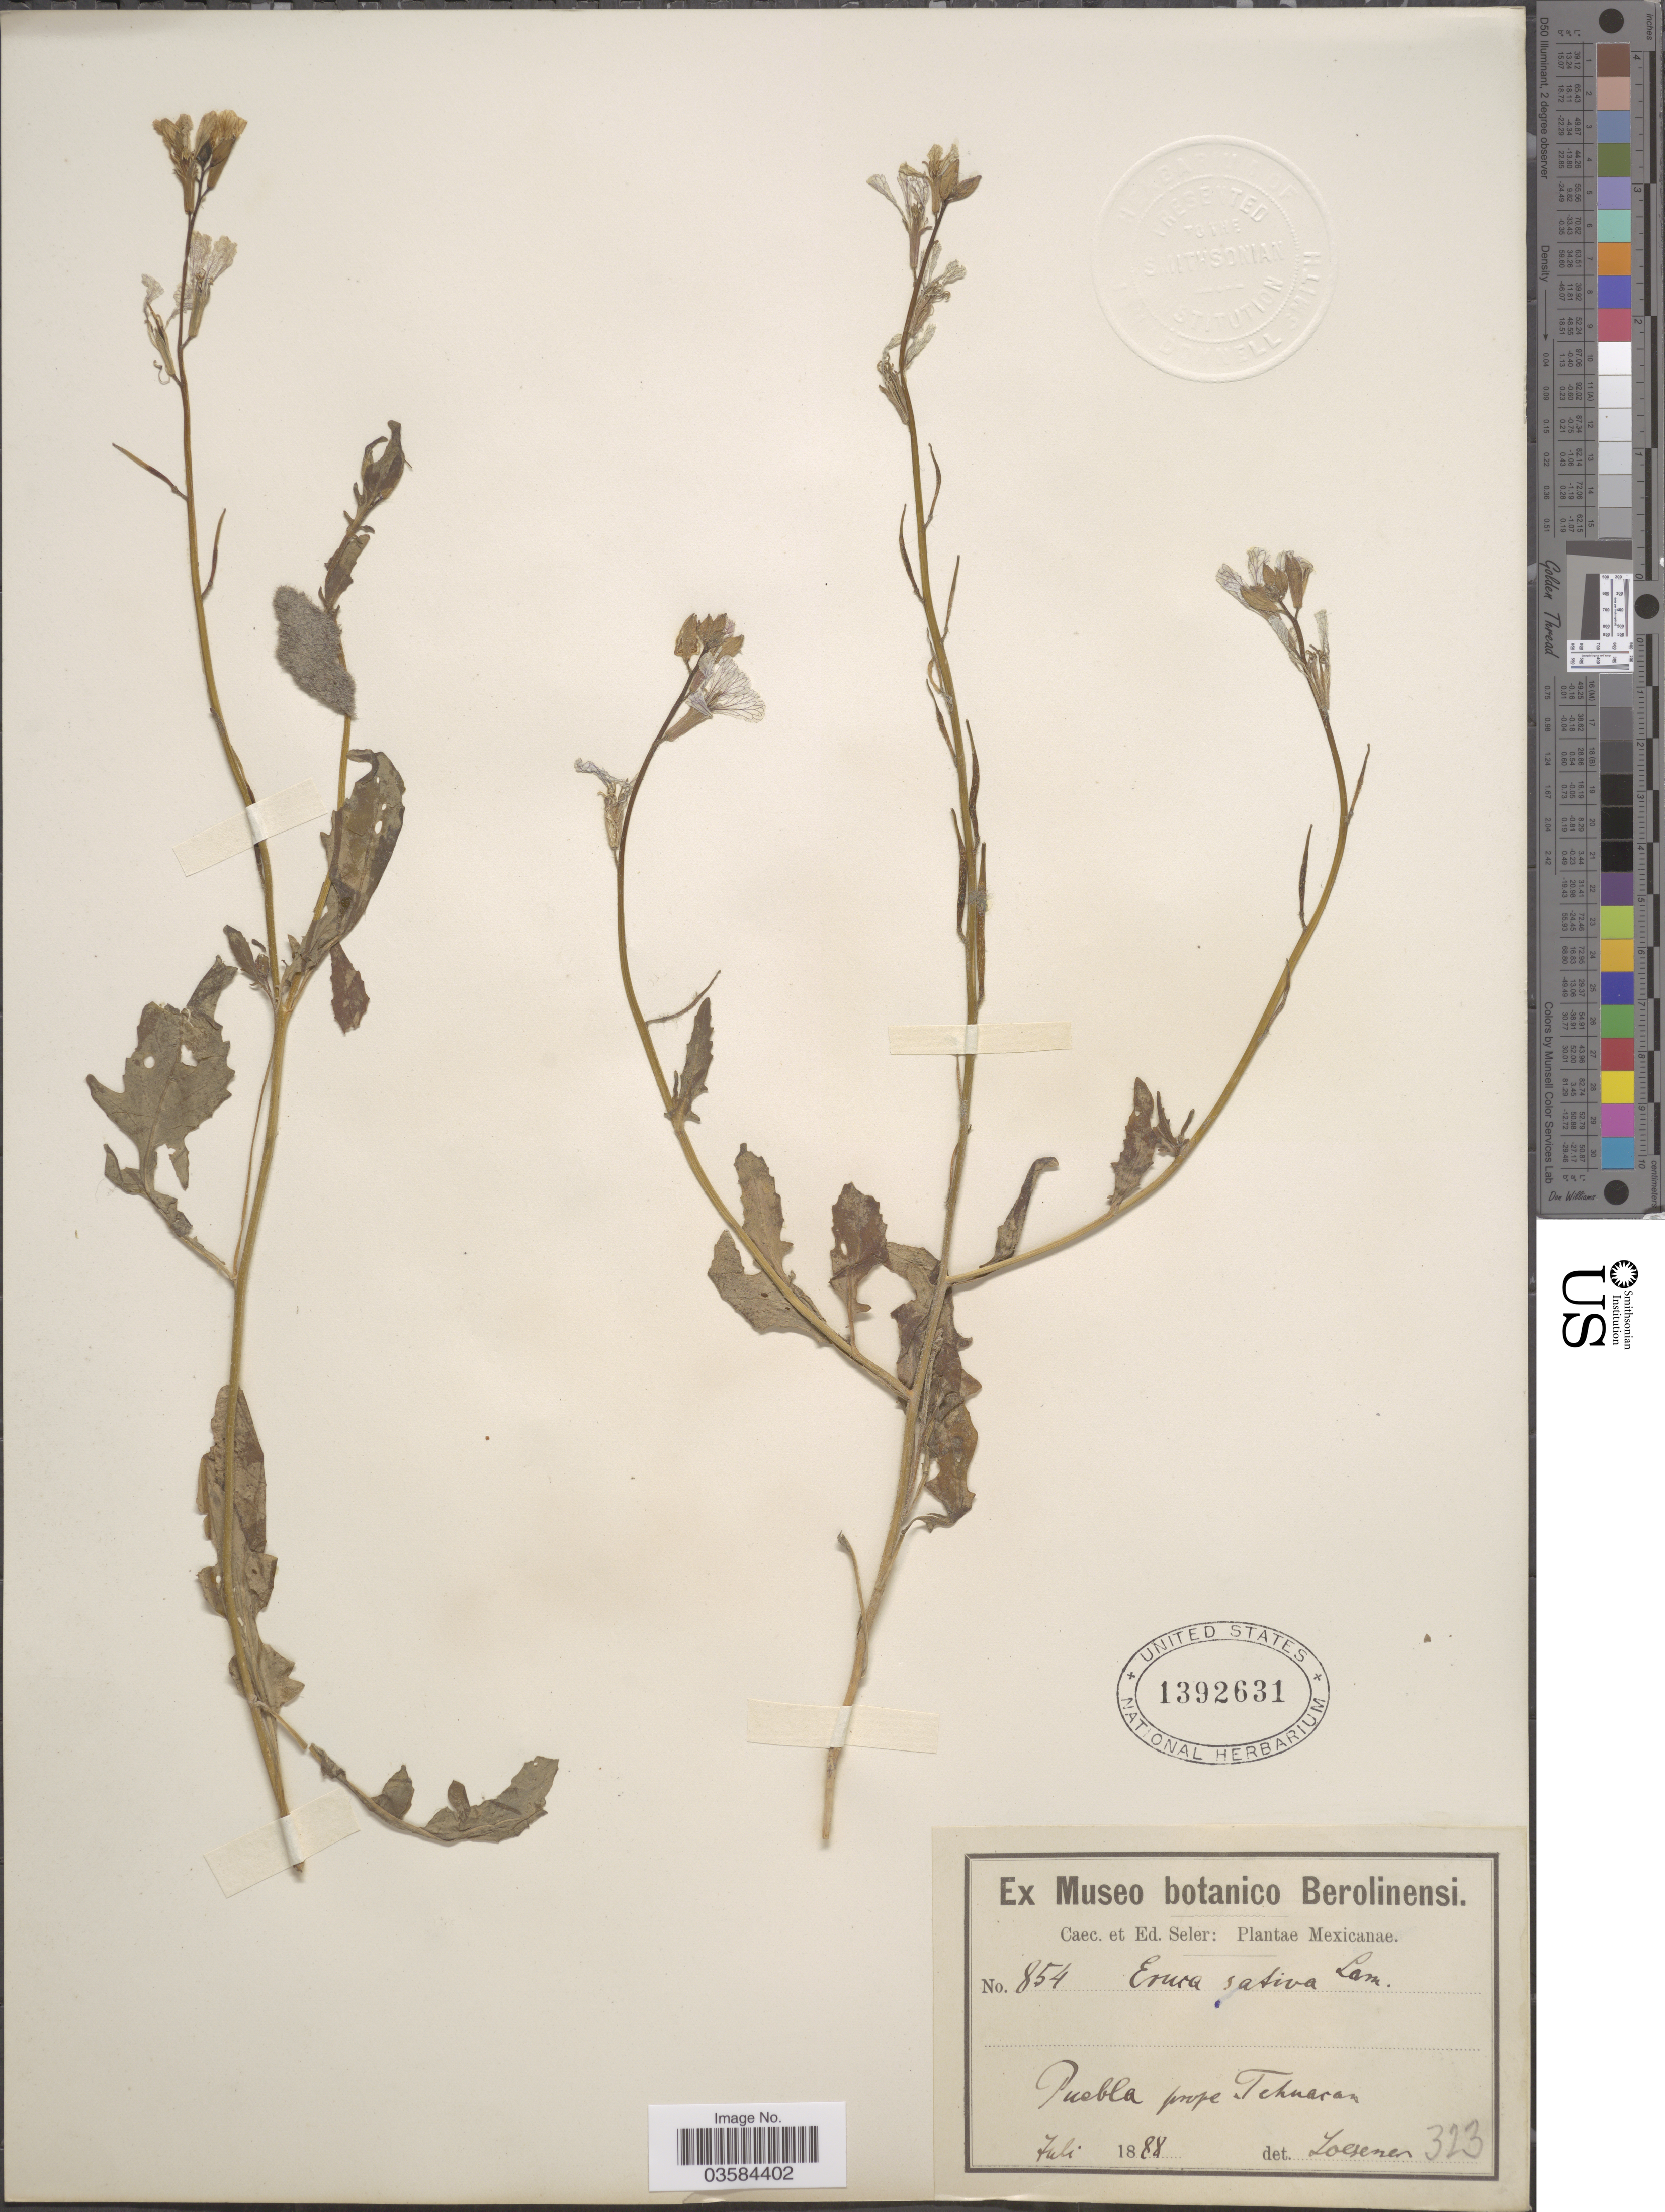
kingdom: Plantae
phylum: Tracheophyta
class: Magnoliopsida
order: Brassicales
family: Brassicaceae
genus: Eruca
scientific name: Eruca vesicaria subsp. sativa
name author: (Mill.) Thell.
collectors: ex Caec. et Ed Seler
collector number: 854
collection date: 1888-07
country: Mexico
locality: Puebla prope Tehuacan.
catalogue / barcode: US 1392631